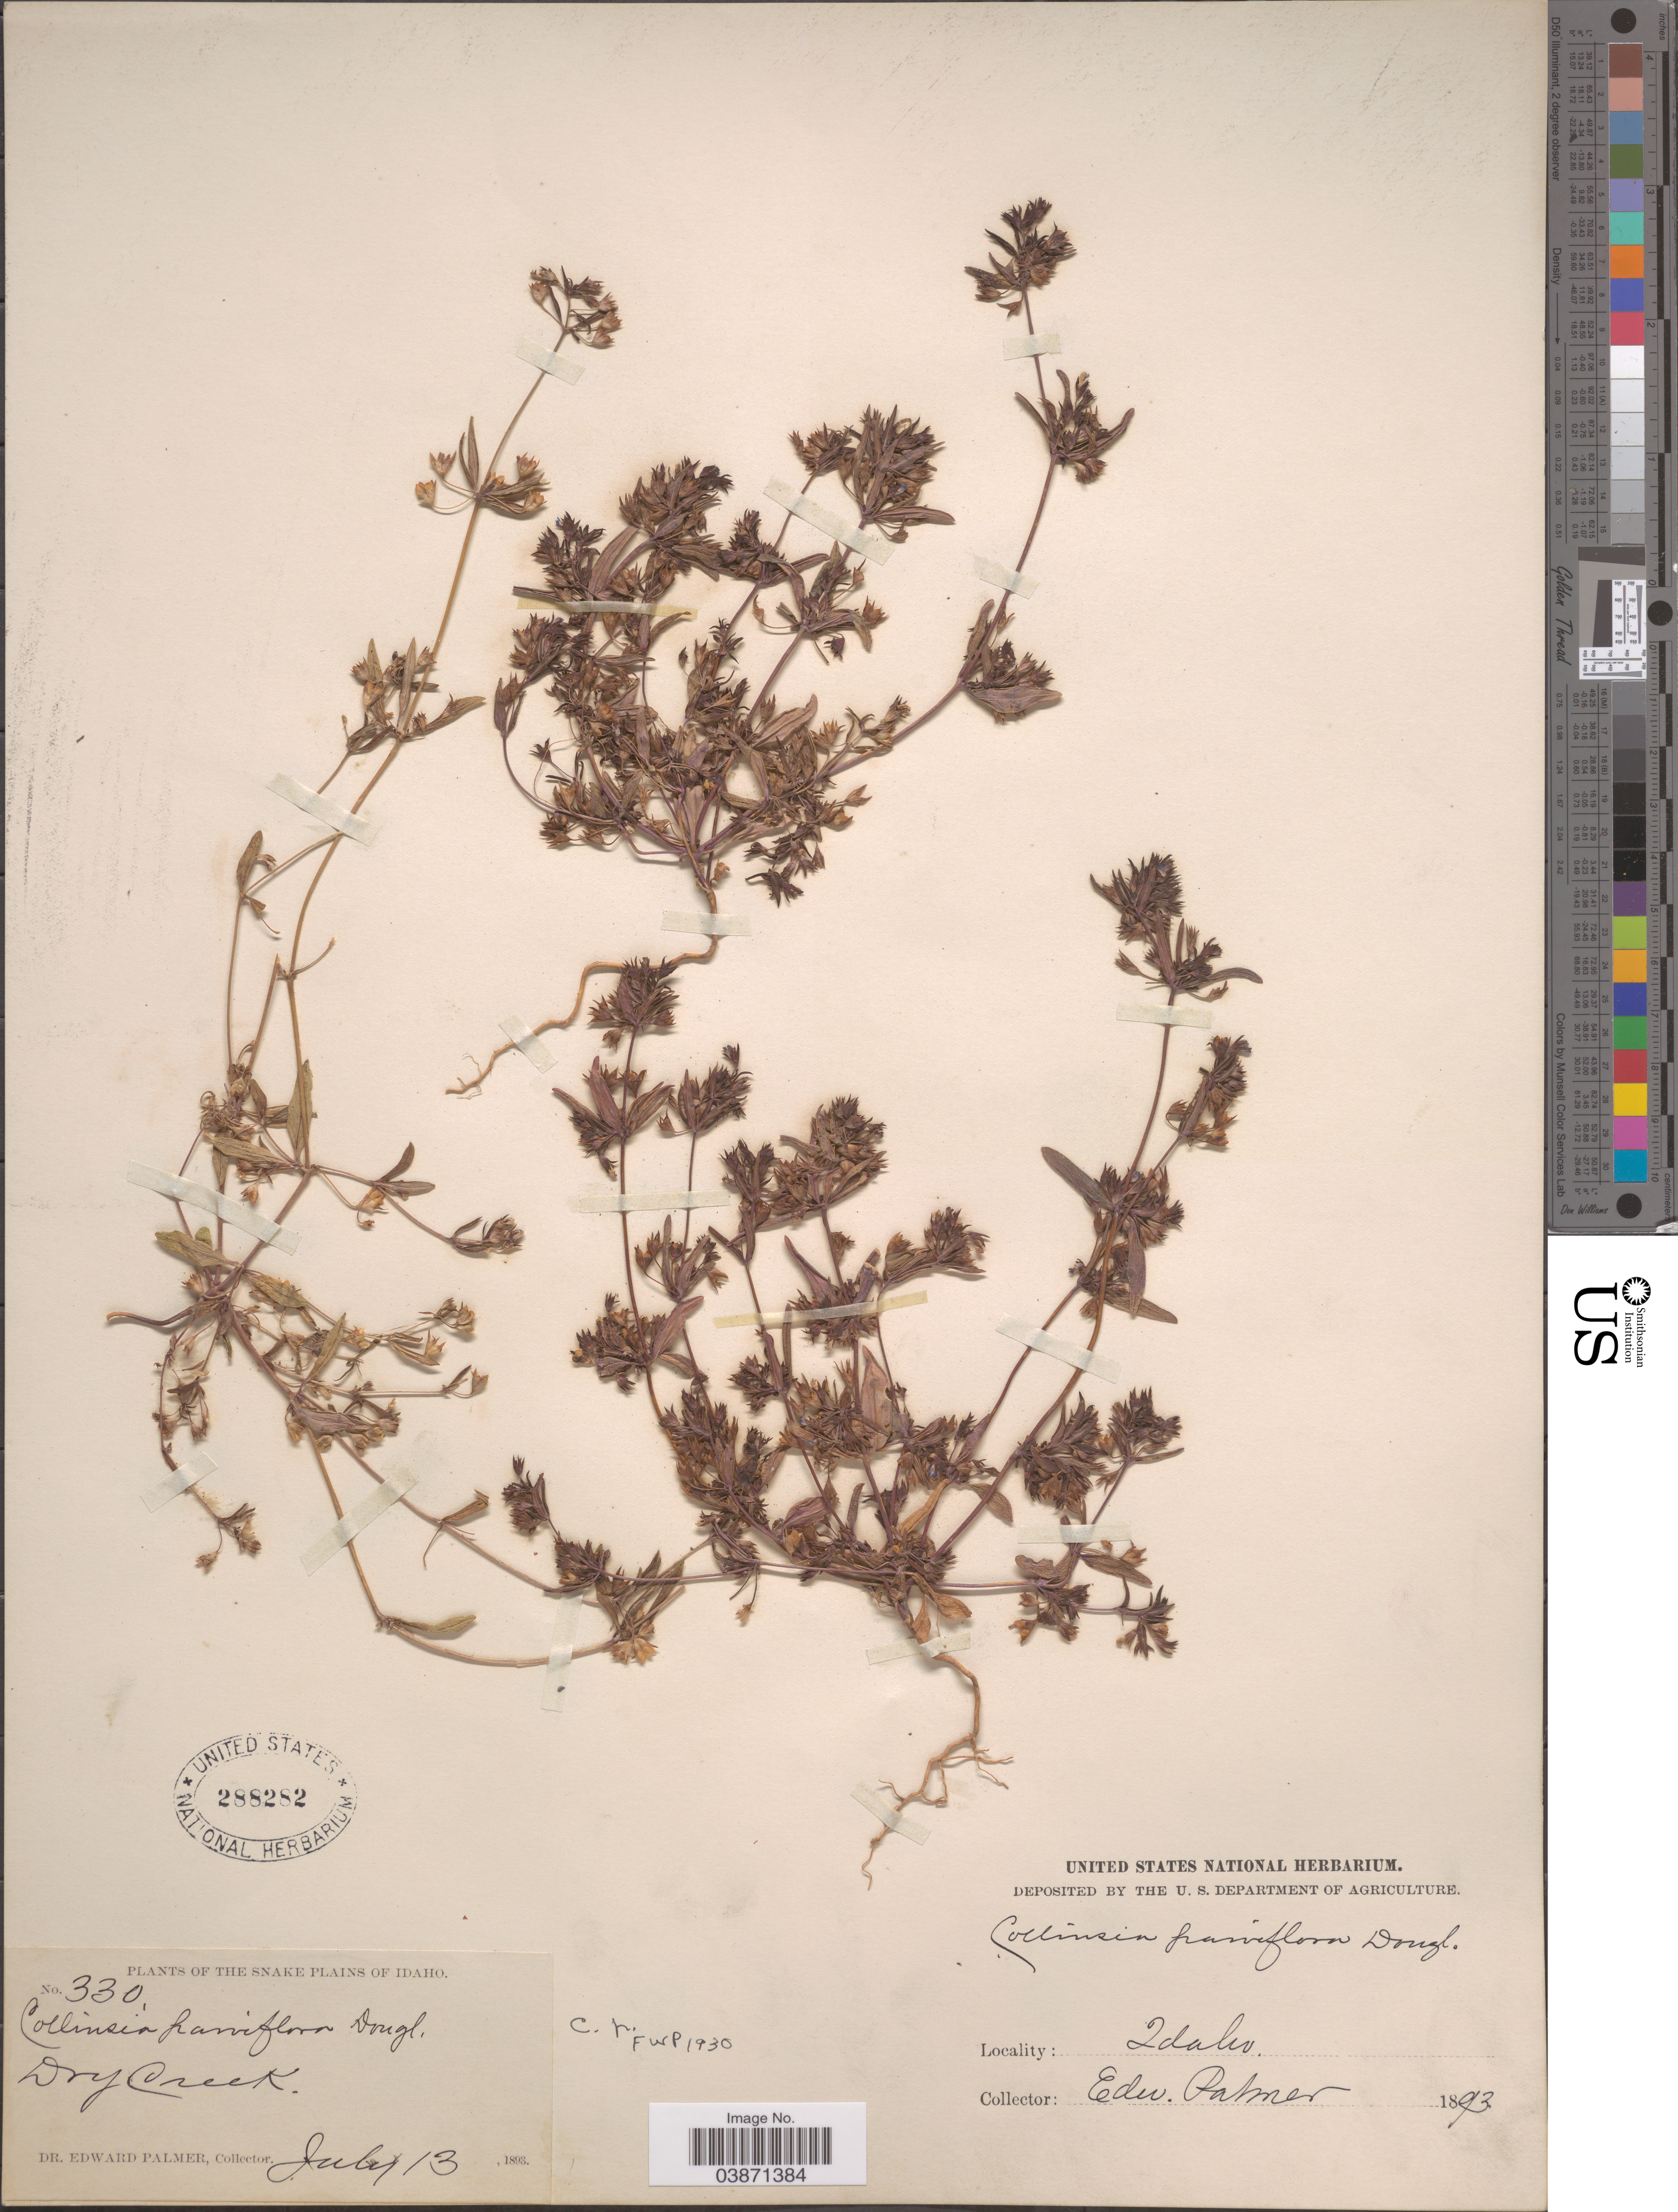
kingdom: Plantae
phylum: Tracheophyta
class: Magnoliopsida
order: Lamiales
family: Plantaginaceae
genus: Collinsia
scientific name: Collinsia parviflora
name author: Douglas ex Lindl.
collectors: E. Palmer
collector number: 330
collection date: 1893-07-13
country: United States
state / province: Idaho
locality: The Snake Plains of Idaho. Dry Creek.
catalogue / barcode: US 288282